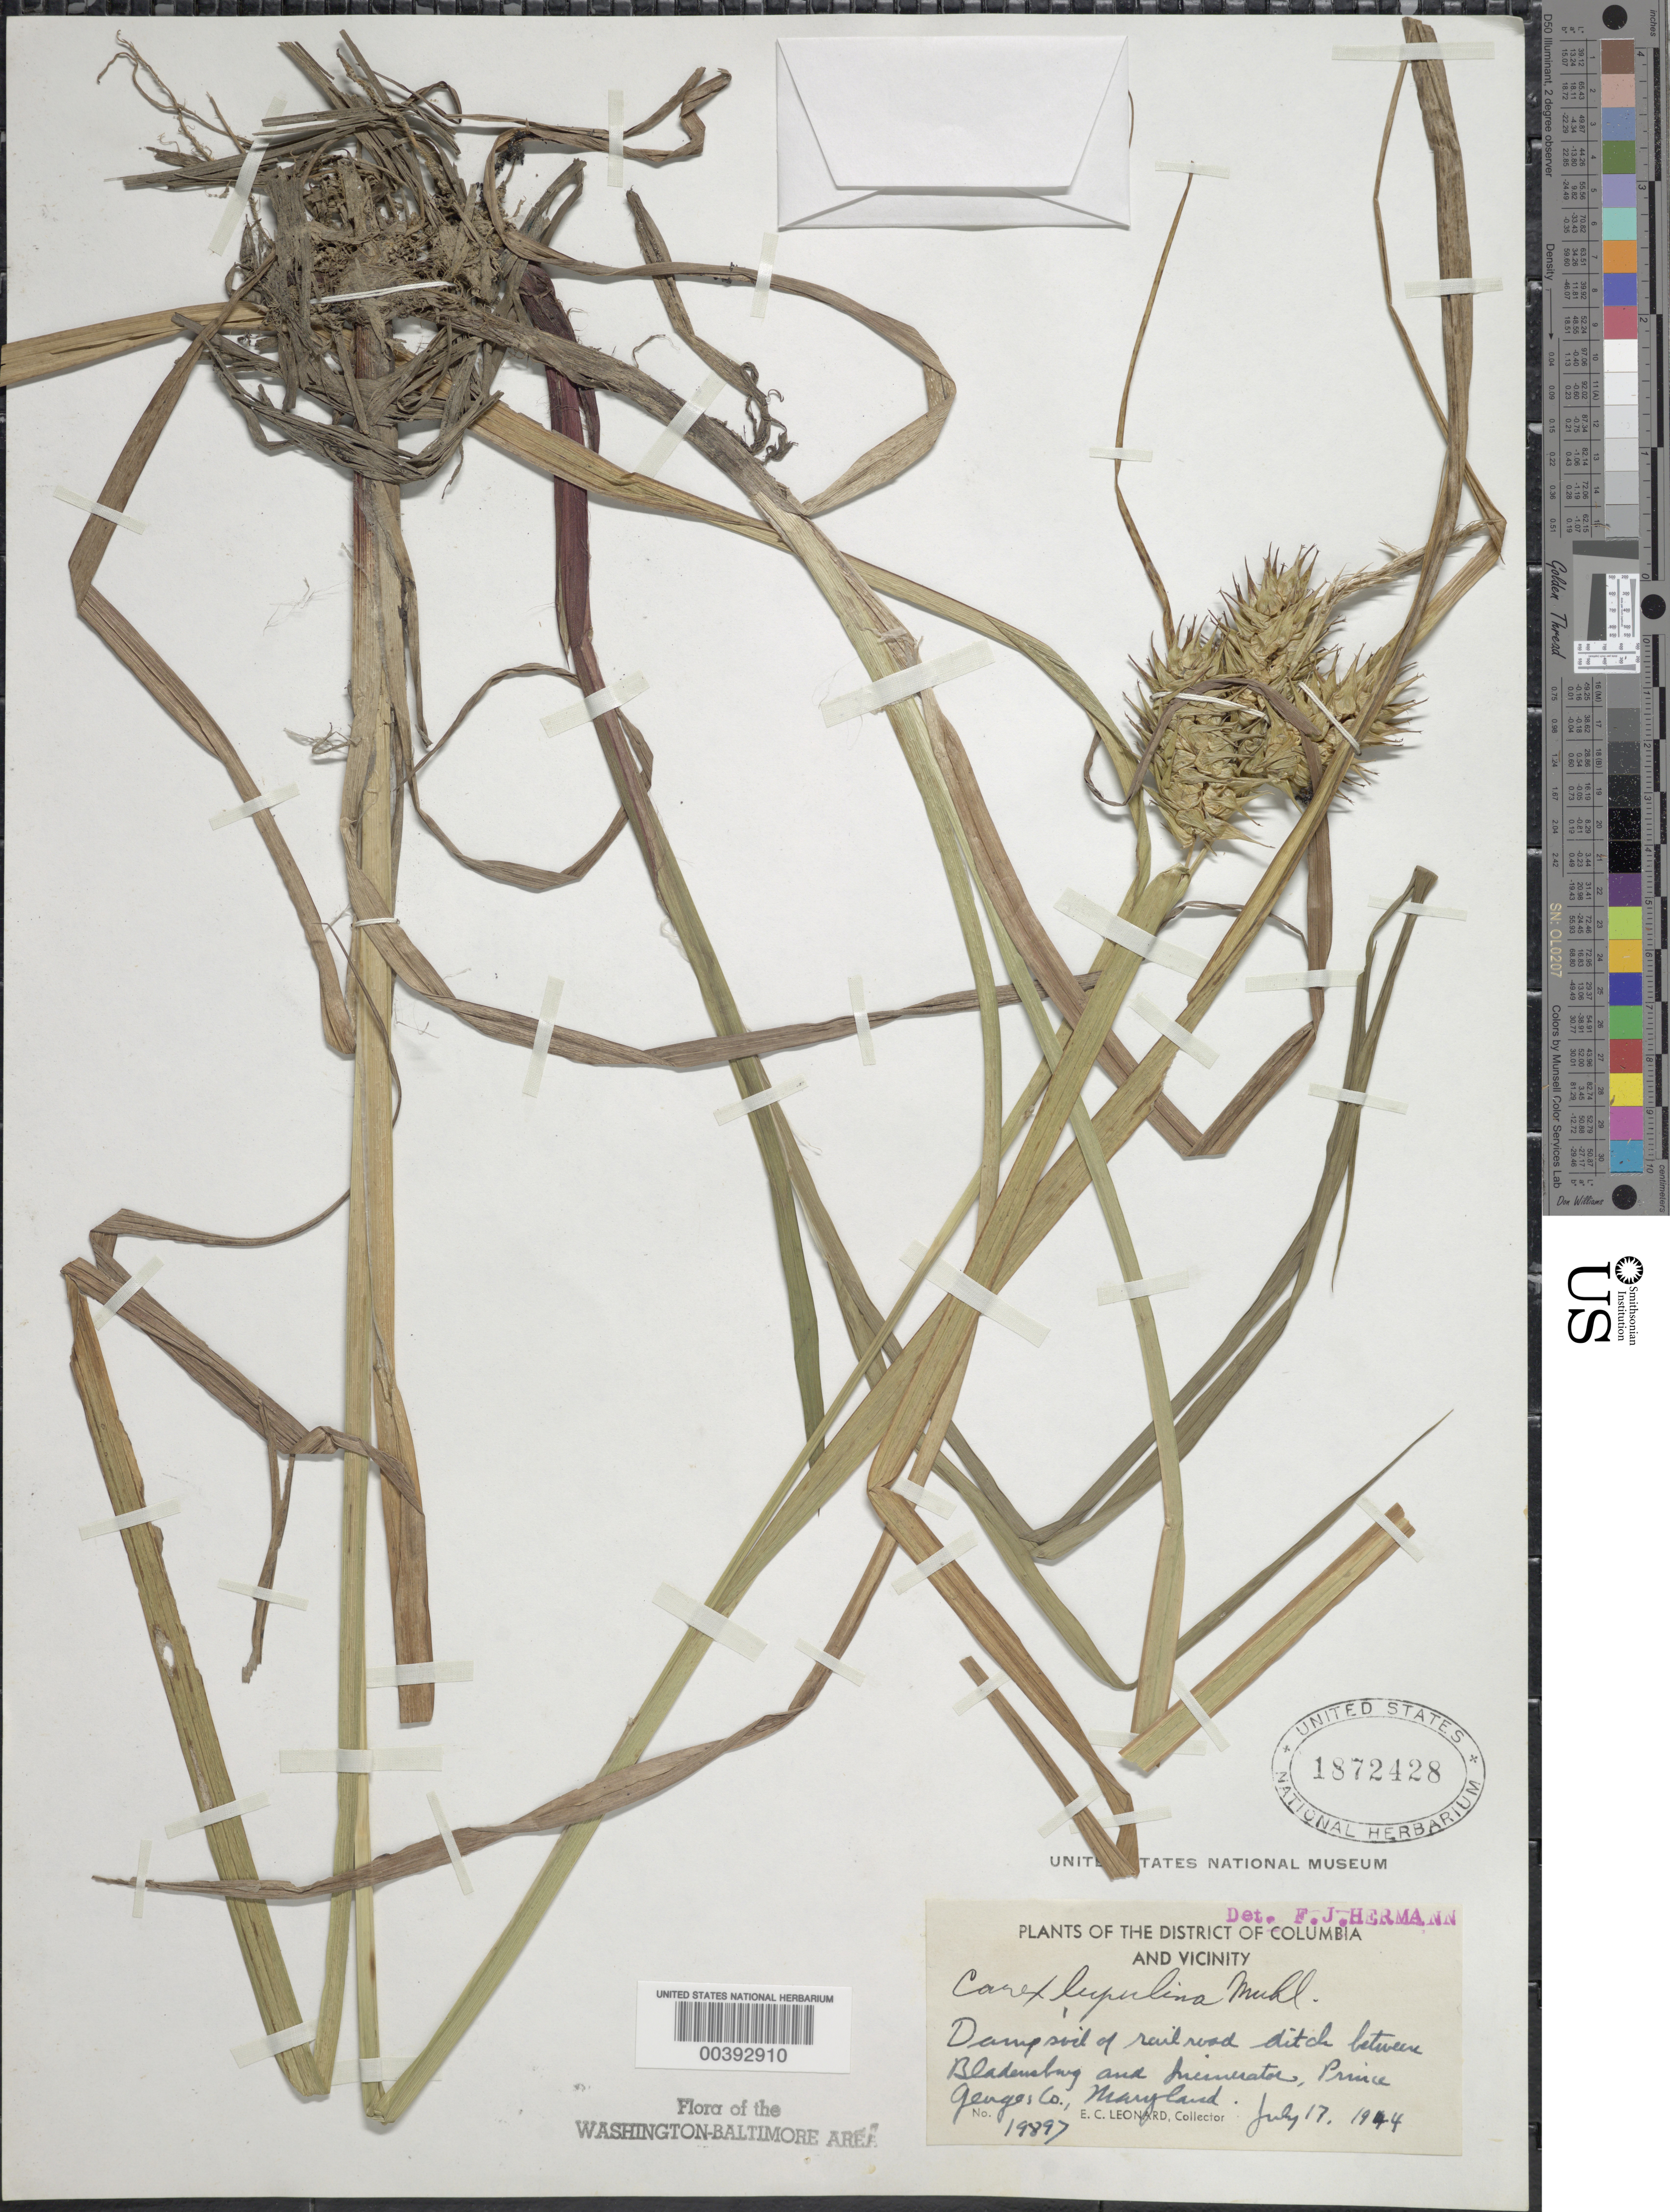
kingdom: Plantae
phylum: Tracheophyta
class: Liliopsida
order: Poales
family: Cyperaceae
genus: Carex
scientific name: Carex lupulina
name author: Muhl. ex Willd.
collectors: E. C. Leonard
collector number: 19897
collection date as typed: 17 Jul 1944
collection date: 1944-07-17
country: United States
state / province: Maryland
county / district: Prince George's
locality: between Bladensburg and Incinerator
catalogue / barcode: US 1872428